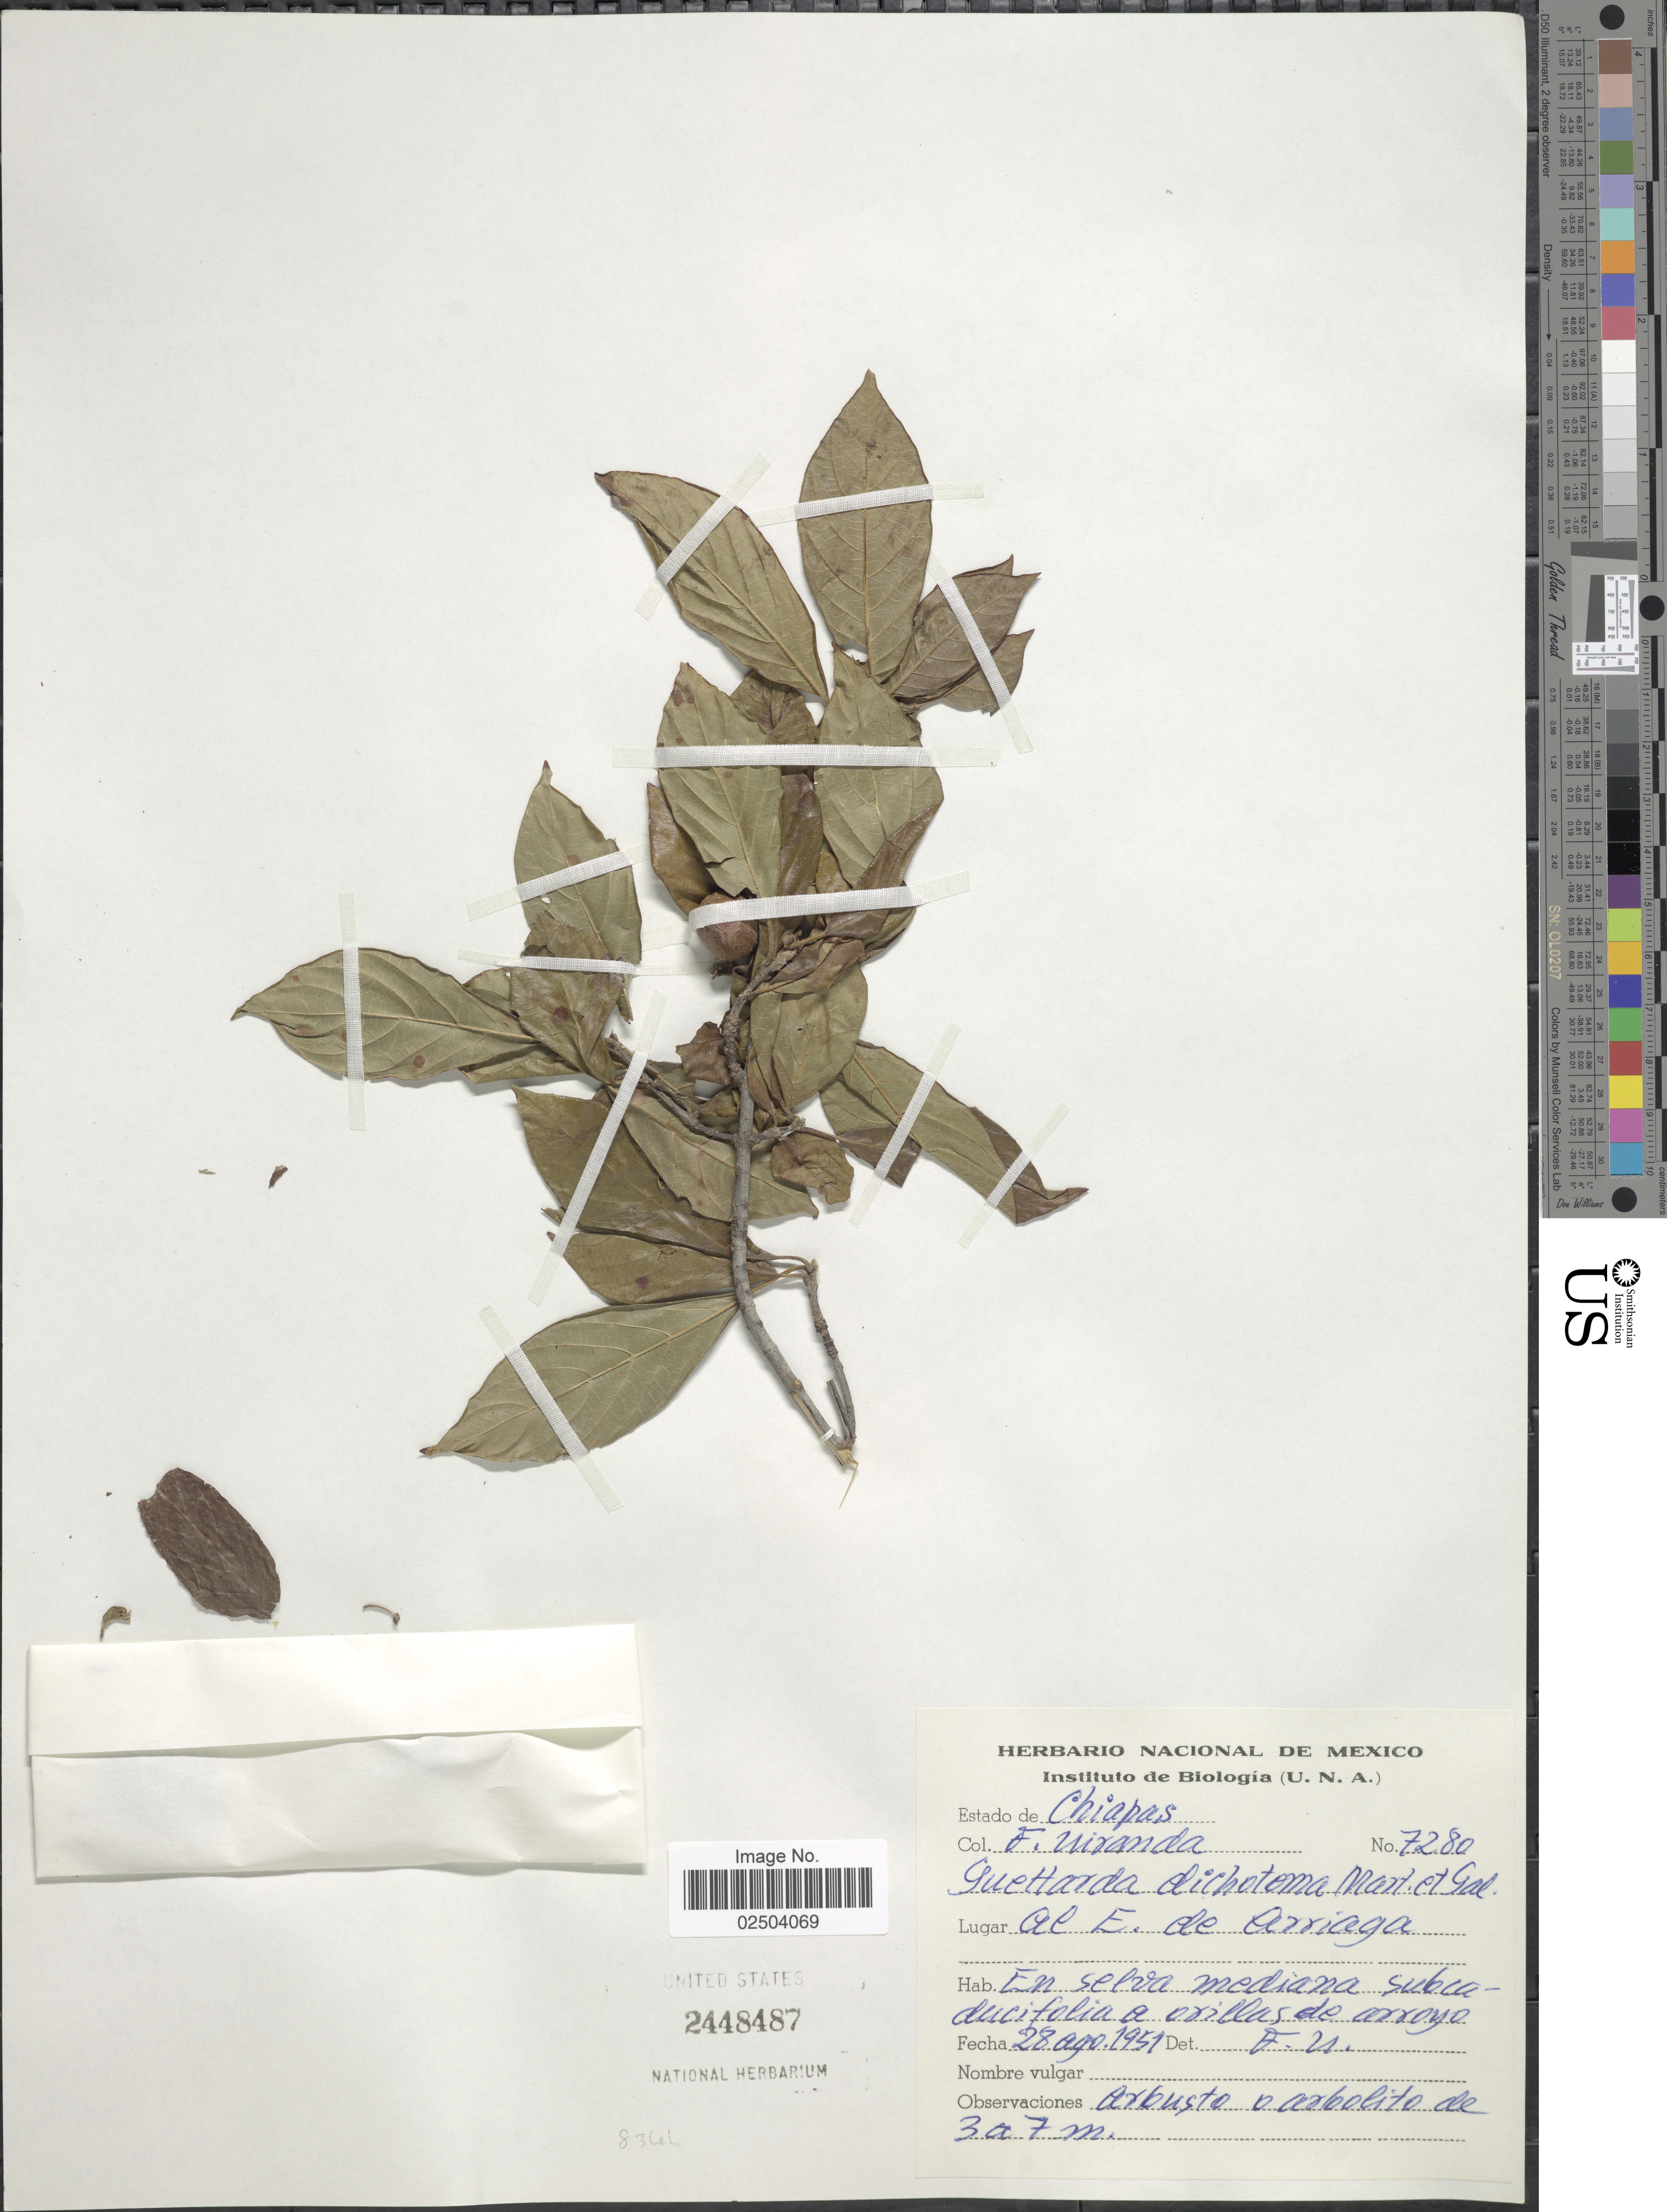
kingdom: Plantae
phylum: Tracheophyta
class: Magnoliopsida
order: Gentianales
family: Rubiaceae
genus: Guettarda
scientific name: Guettarda dichotoma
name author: M. Martens & Galeotti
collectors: F. Miranda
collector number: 7280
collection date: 1951-08-28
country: Mexico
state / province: Chiapas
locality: Al E. de Arriaga.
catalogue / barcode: US 2448487